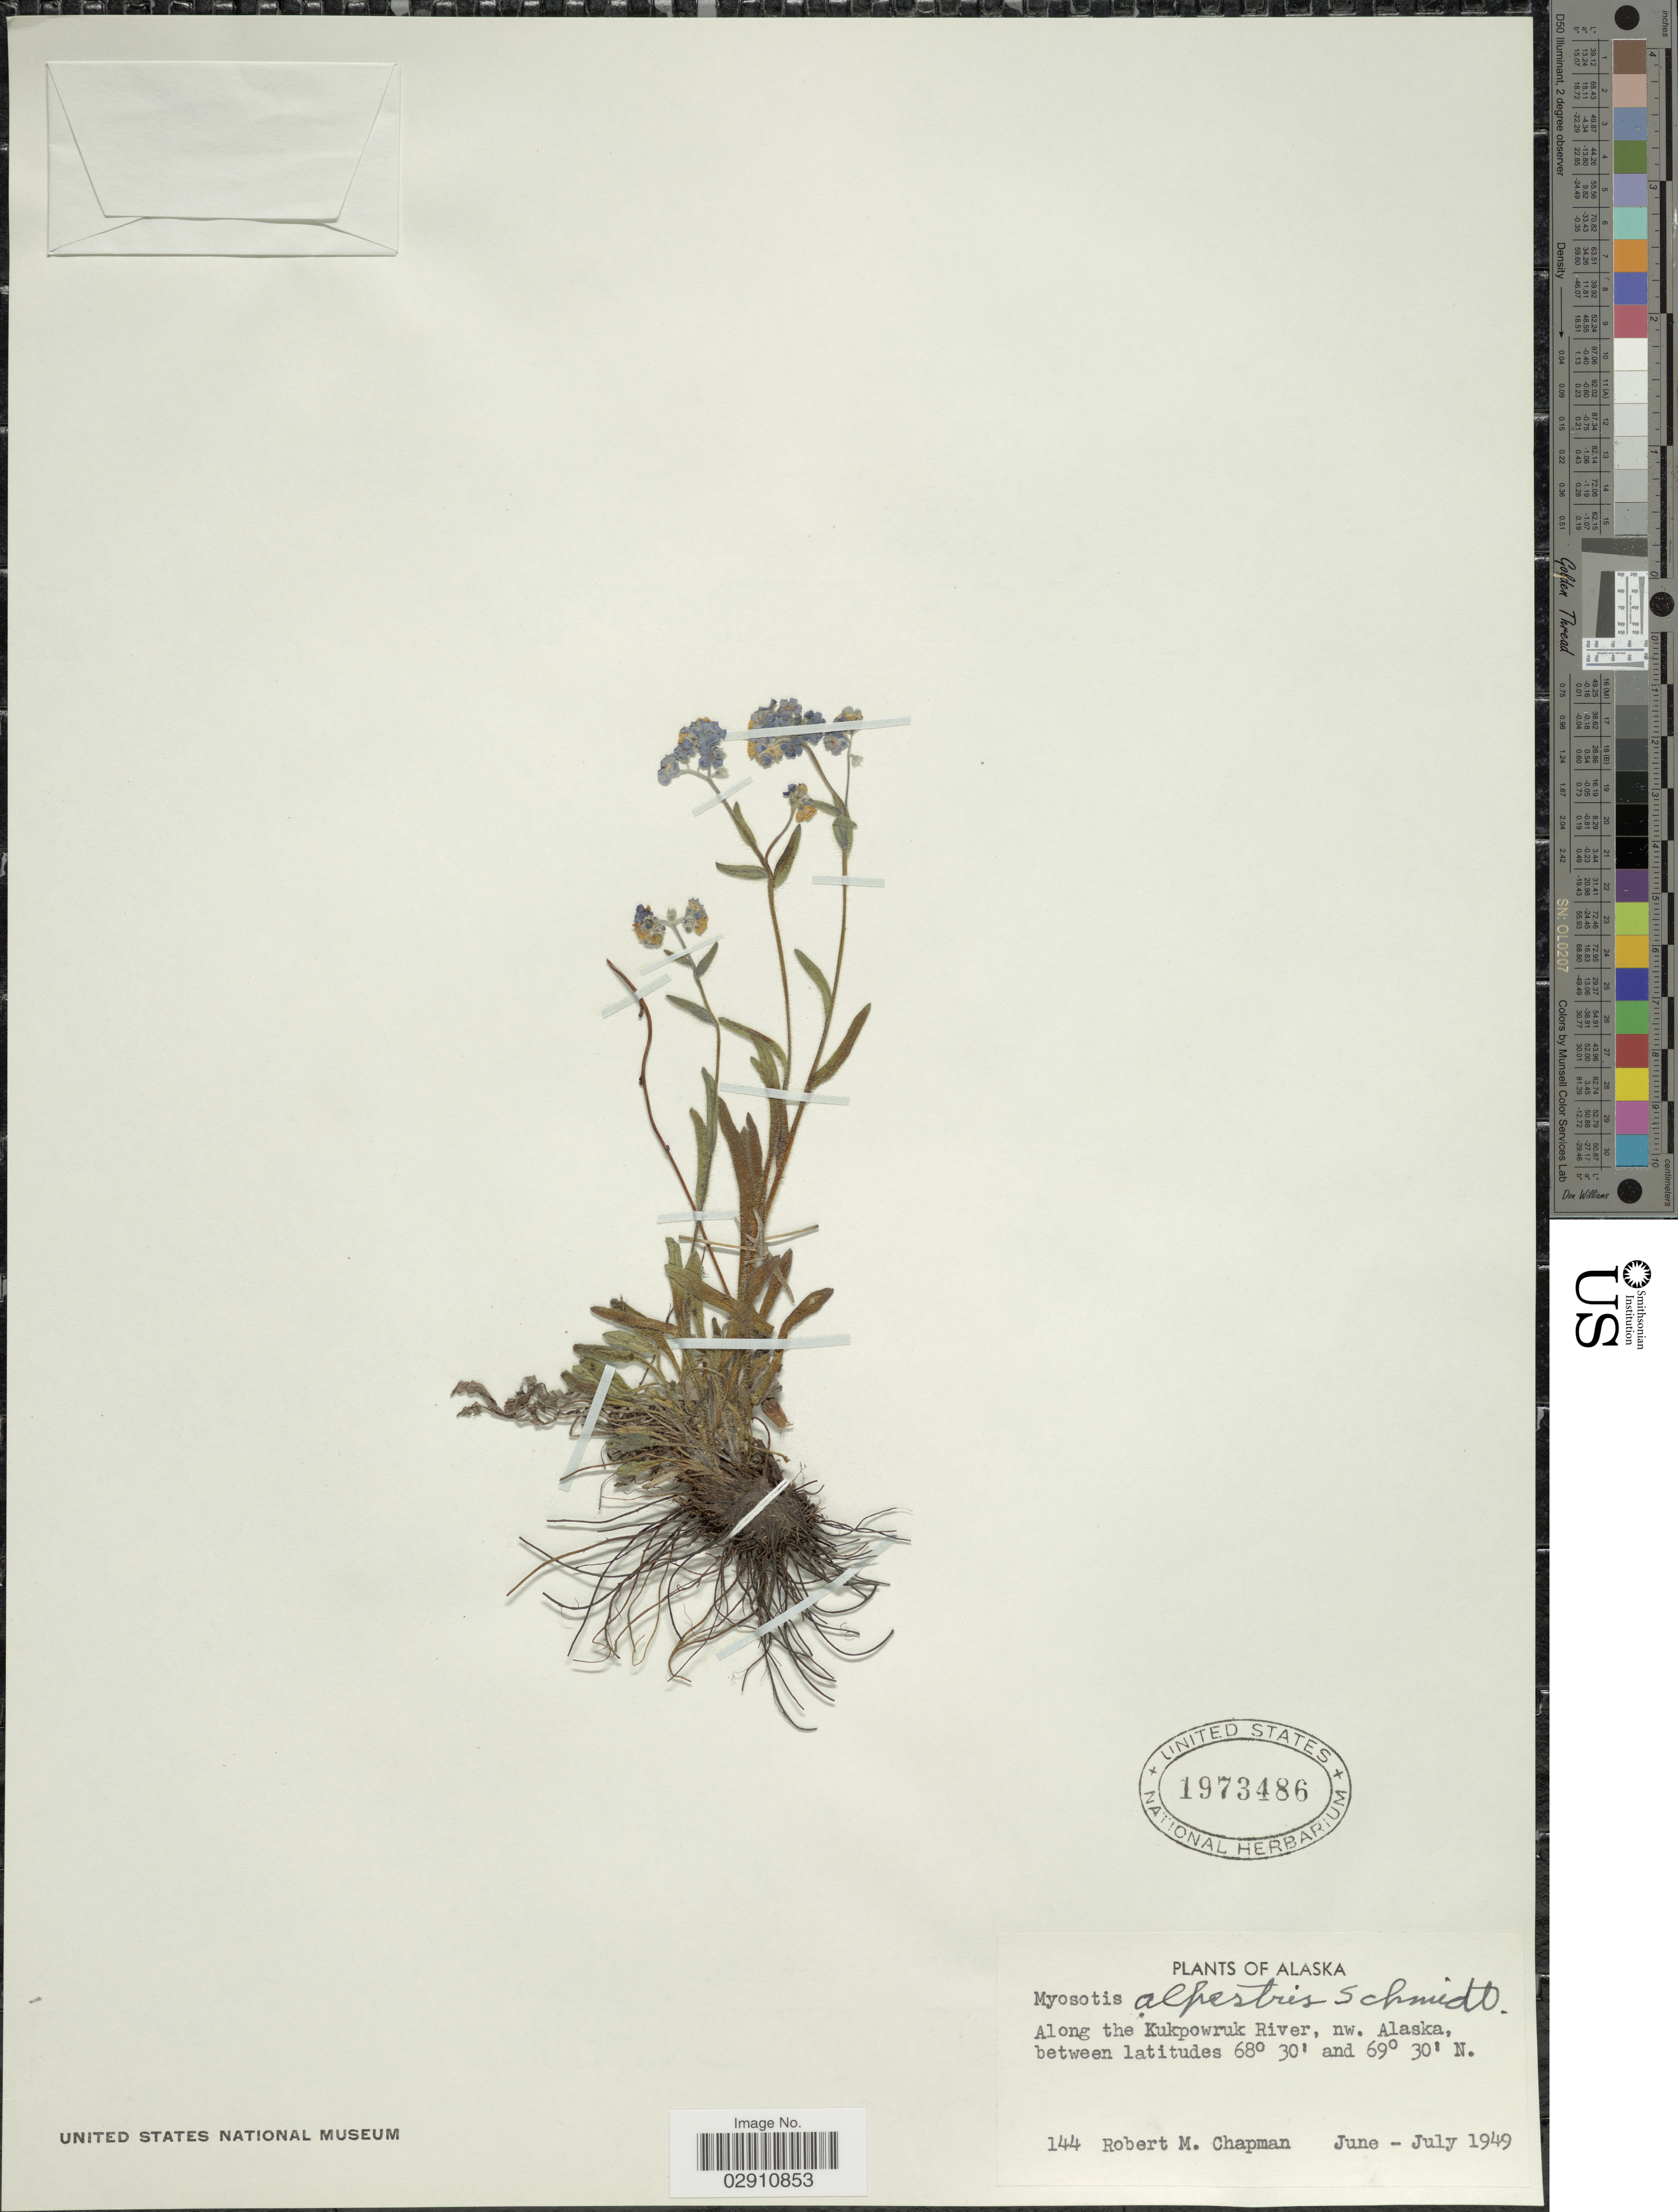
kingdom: Plantae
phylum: Tracheophyta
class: Magnoliopsida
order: Boraginales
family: Boraginaceae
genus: Myosotis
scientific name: Myosotis alpestris subsp. asiatica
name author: Vestergr.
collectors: R. M. Chapman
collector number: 144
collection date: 1949-06/1949-07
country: United States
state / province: Alaska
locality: Along the Kukpowruk River, nw. Alaska.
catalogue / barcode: US 1973486